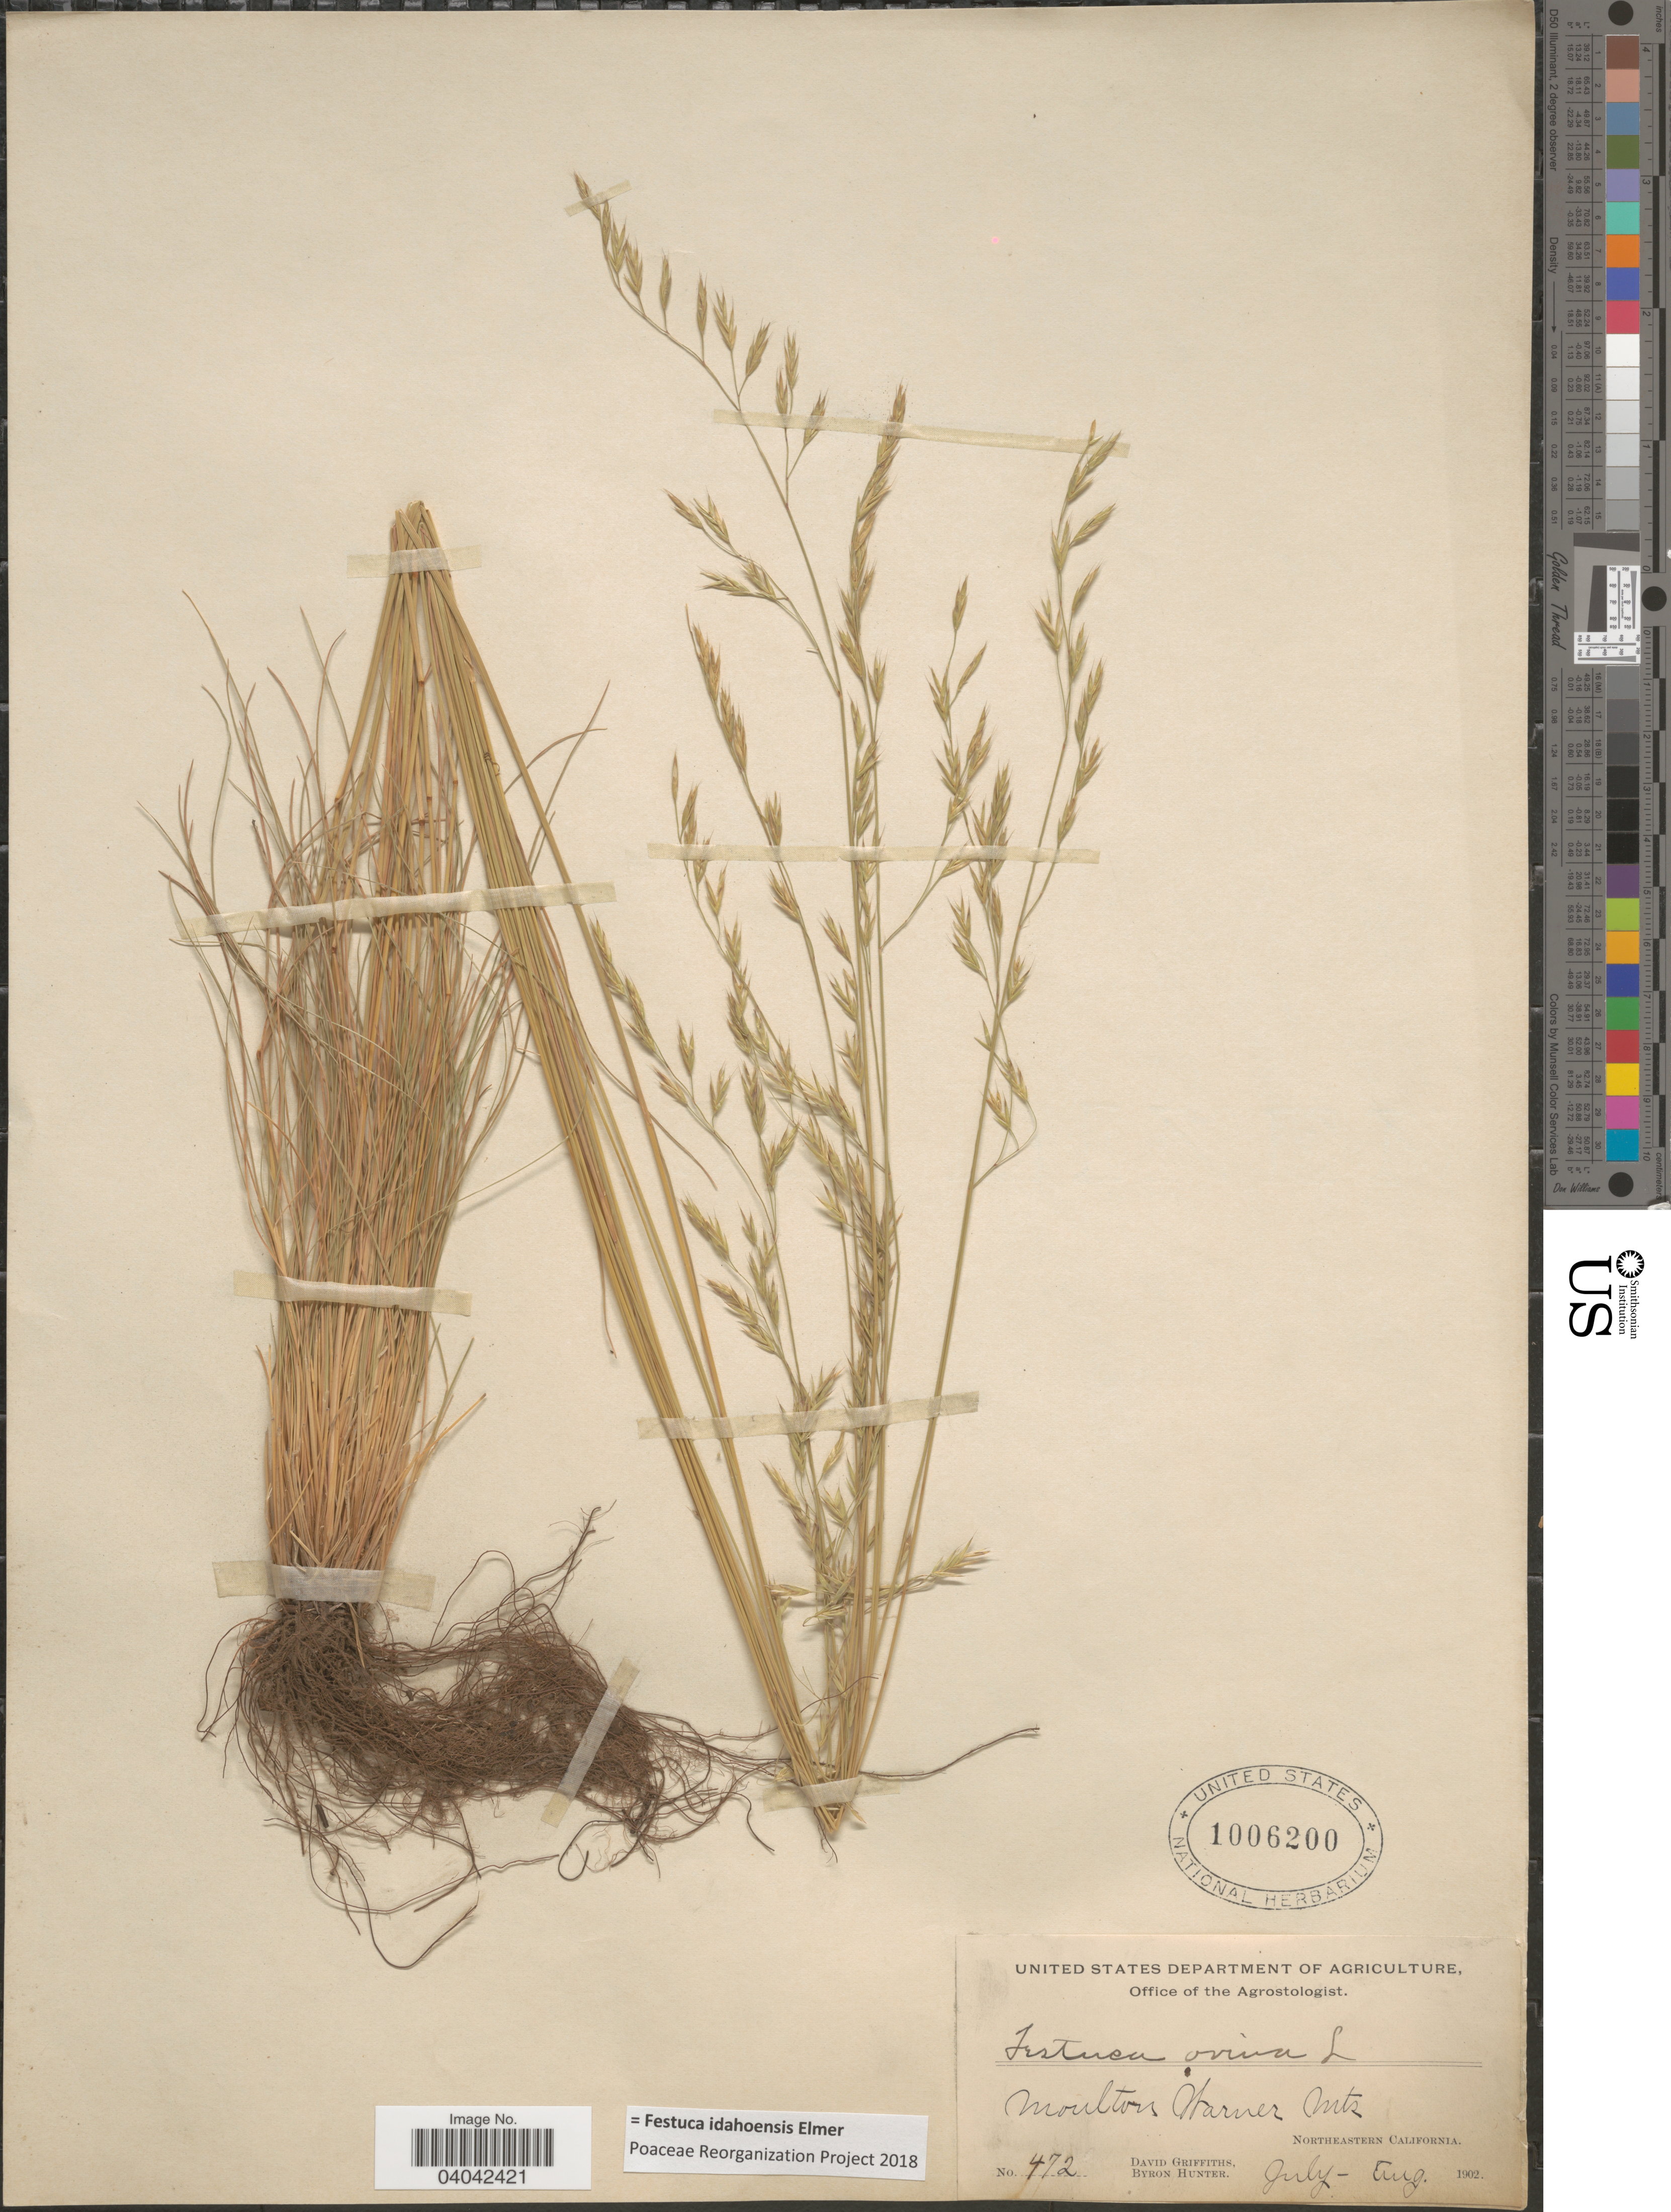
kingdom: Plantae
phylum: Tracheophyta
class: Liliopsida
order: Poales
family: Poaceae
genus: Festuca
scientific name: Festuca idahoensis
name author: Elmer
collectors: D. Griffiths & B. Hunter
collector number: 472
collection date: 1902-07/1902-08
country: United States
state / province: California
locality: Moulton Warner Mts. Northeastern California.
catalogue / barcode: US 1006200